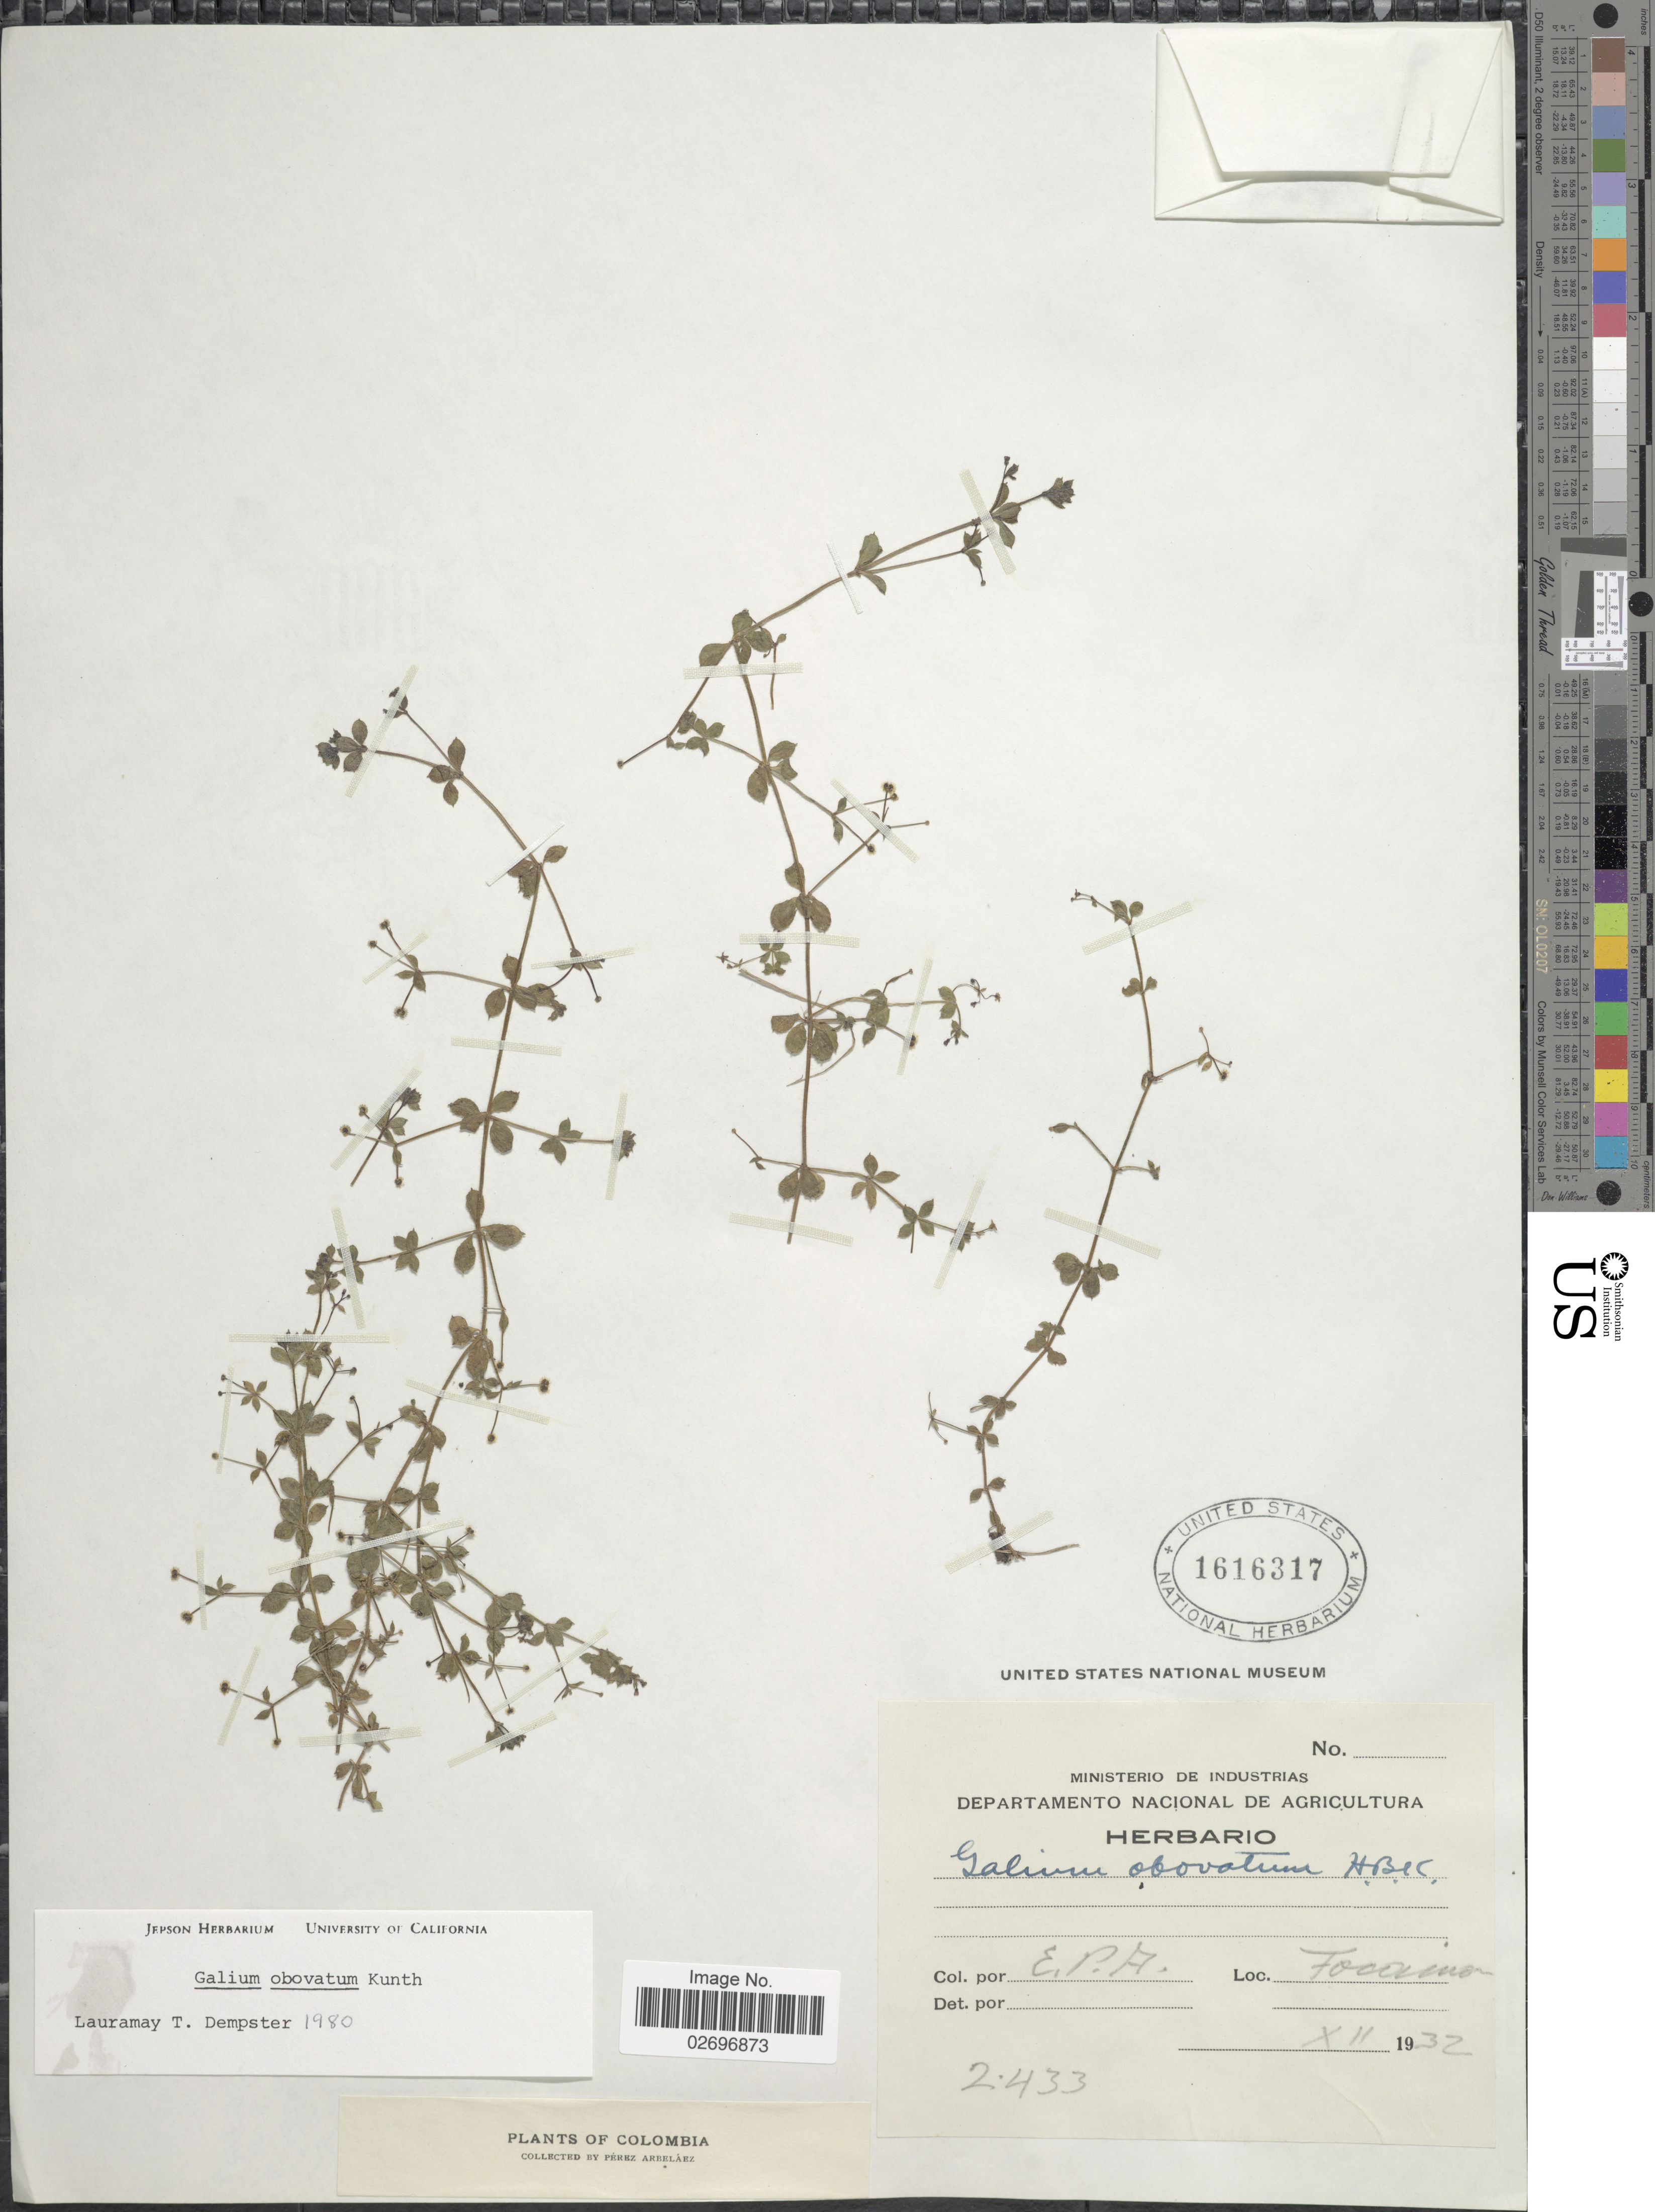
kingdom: Plantae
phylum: Tracheophyta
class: Magnoliopsida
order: Gentianales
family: Rubiaceae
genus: Galium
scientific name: Galium obovatum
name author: Kunth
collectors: E. Pérez Arbeláez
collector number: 2433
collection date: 1932-12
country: Colombia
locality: Tocaima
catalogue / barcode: US 1616317